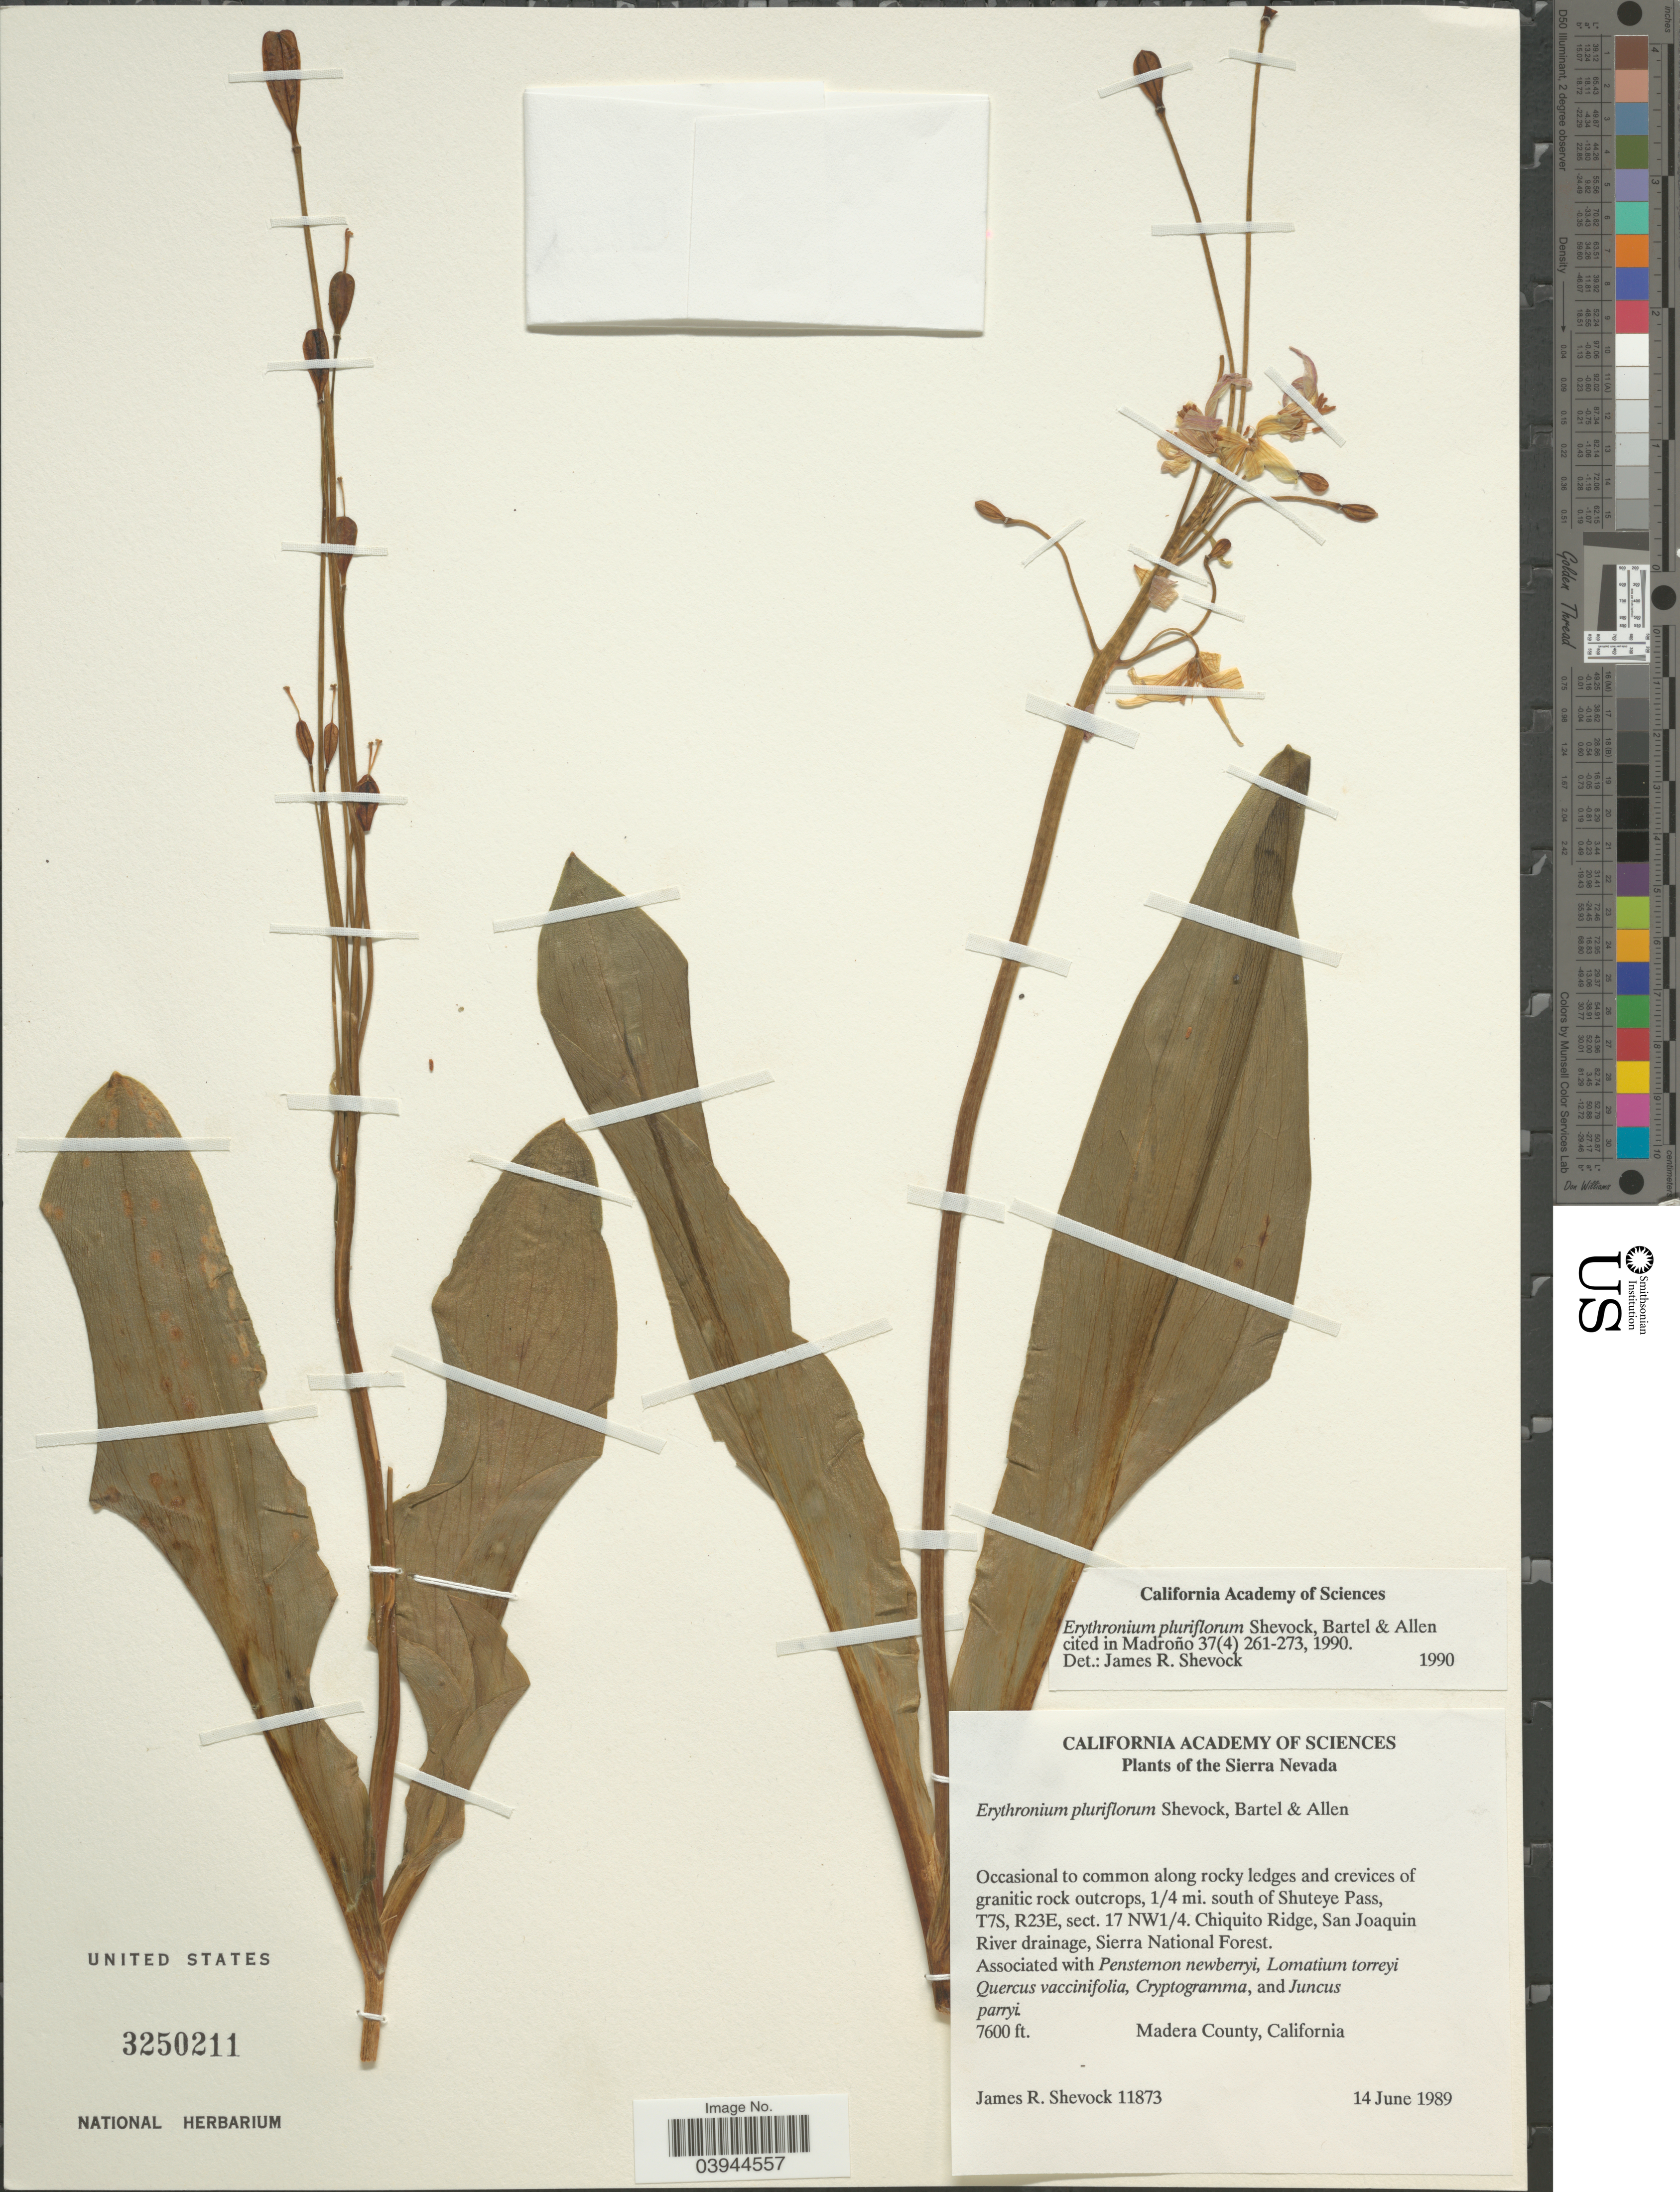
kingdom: Plantae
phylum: Tracheophyta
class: Liliopsida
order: Liliales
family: Liliaceae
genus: Erythronium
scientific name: Erythronium pluriflorum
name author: Shevock et al.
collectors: J. R. Shevock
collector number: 11873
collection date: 1989-06-14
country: United States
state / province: California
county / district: Madera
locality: Sierra Nevada. Occasional to common along rocky ledges and crevices of granitic rock outcrops, ¼ mi. south of Shuteye Pass, T7S, R23E, sect. 17 NW¼. Chiquito Ridge, San Joaquin River drainage, Sierra National Forest. Madera County.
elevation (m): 2316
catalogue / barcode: US 3250211